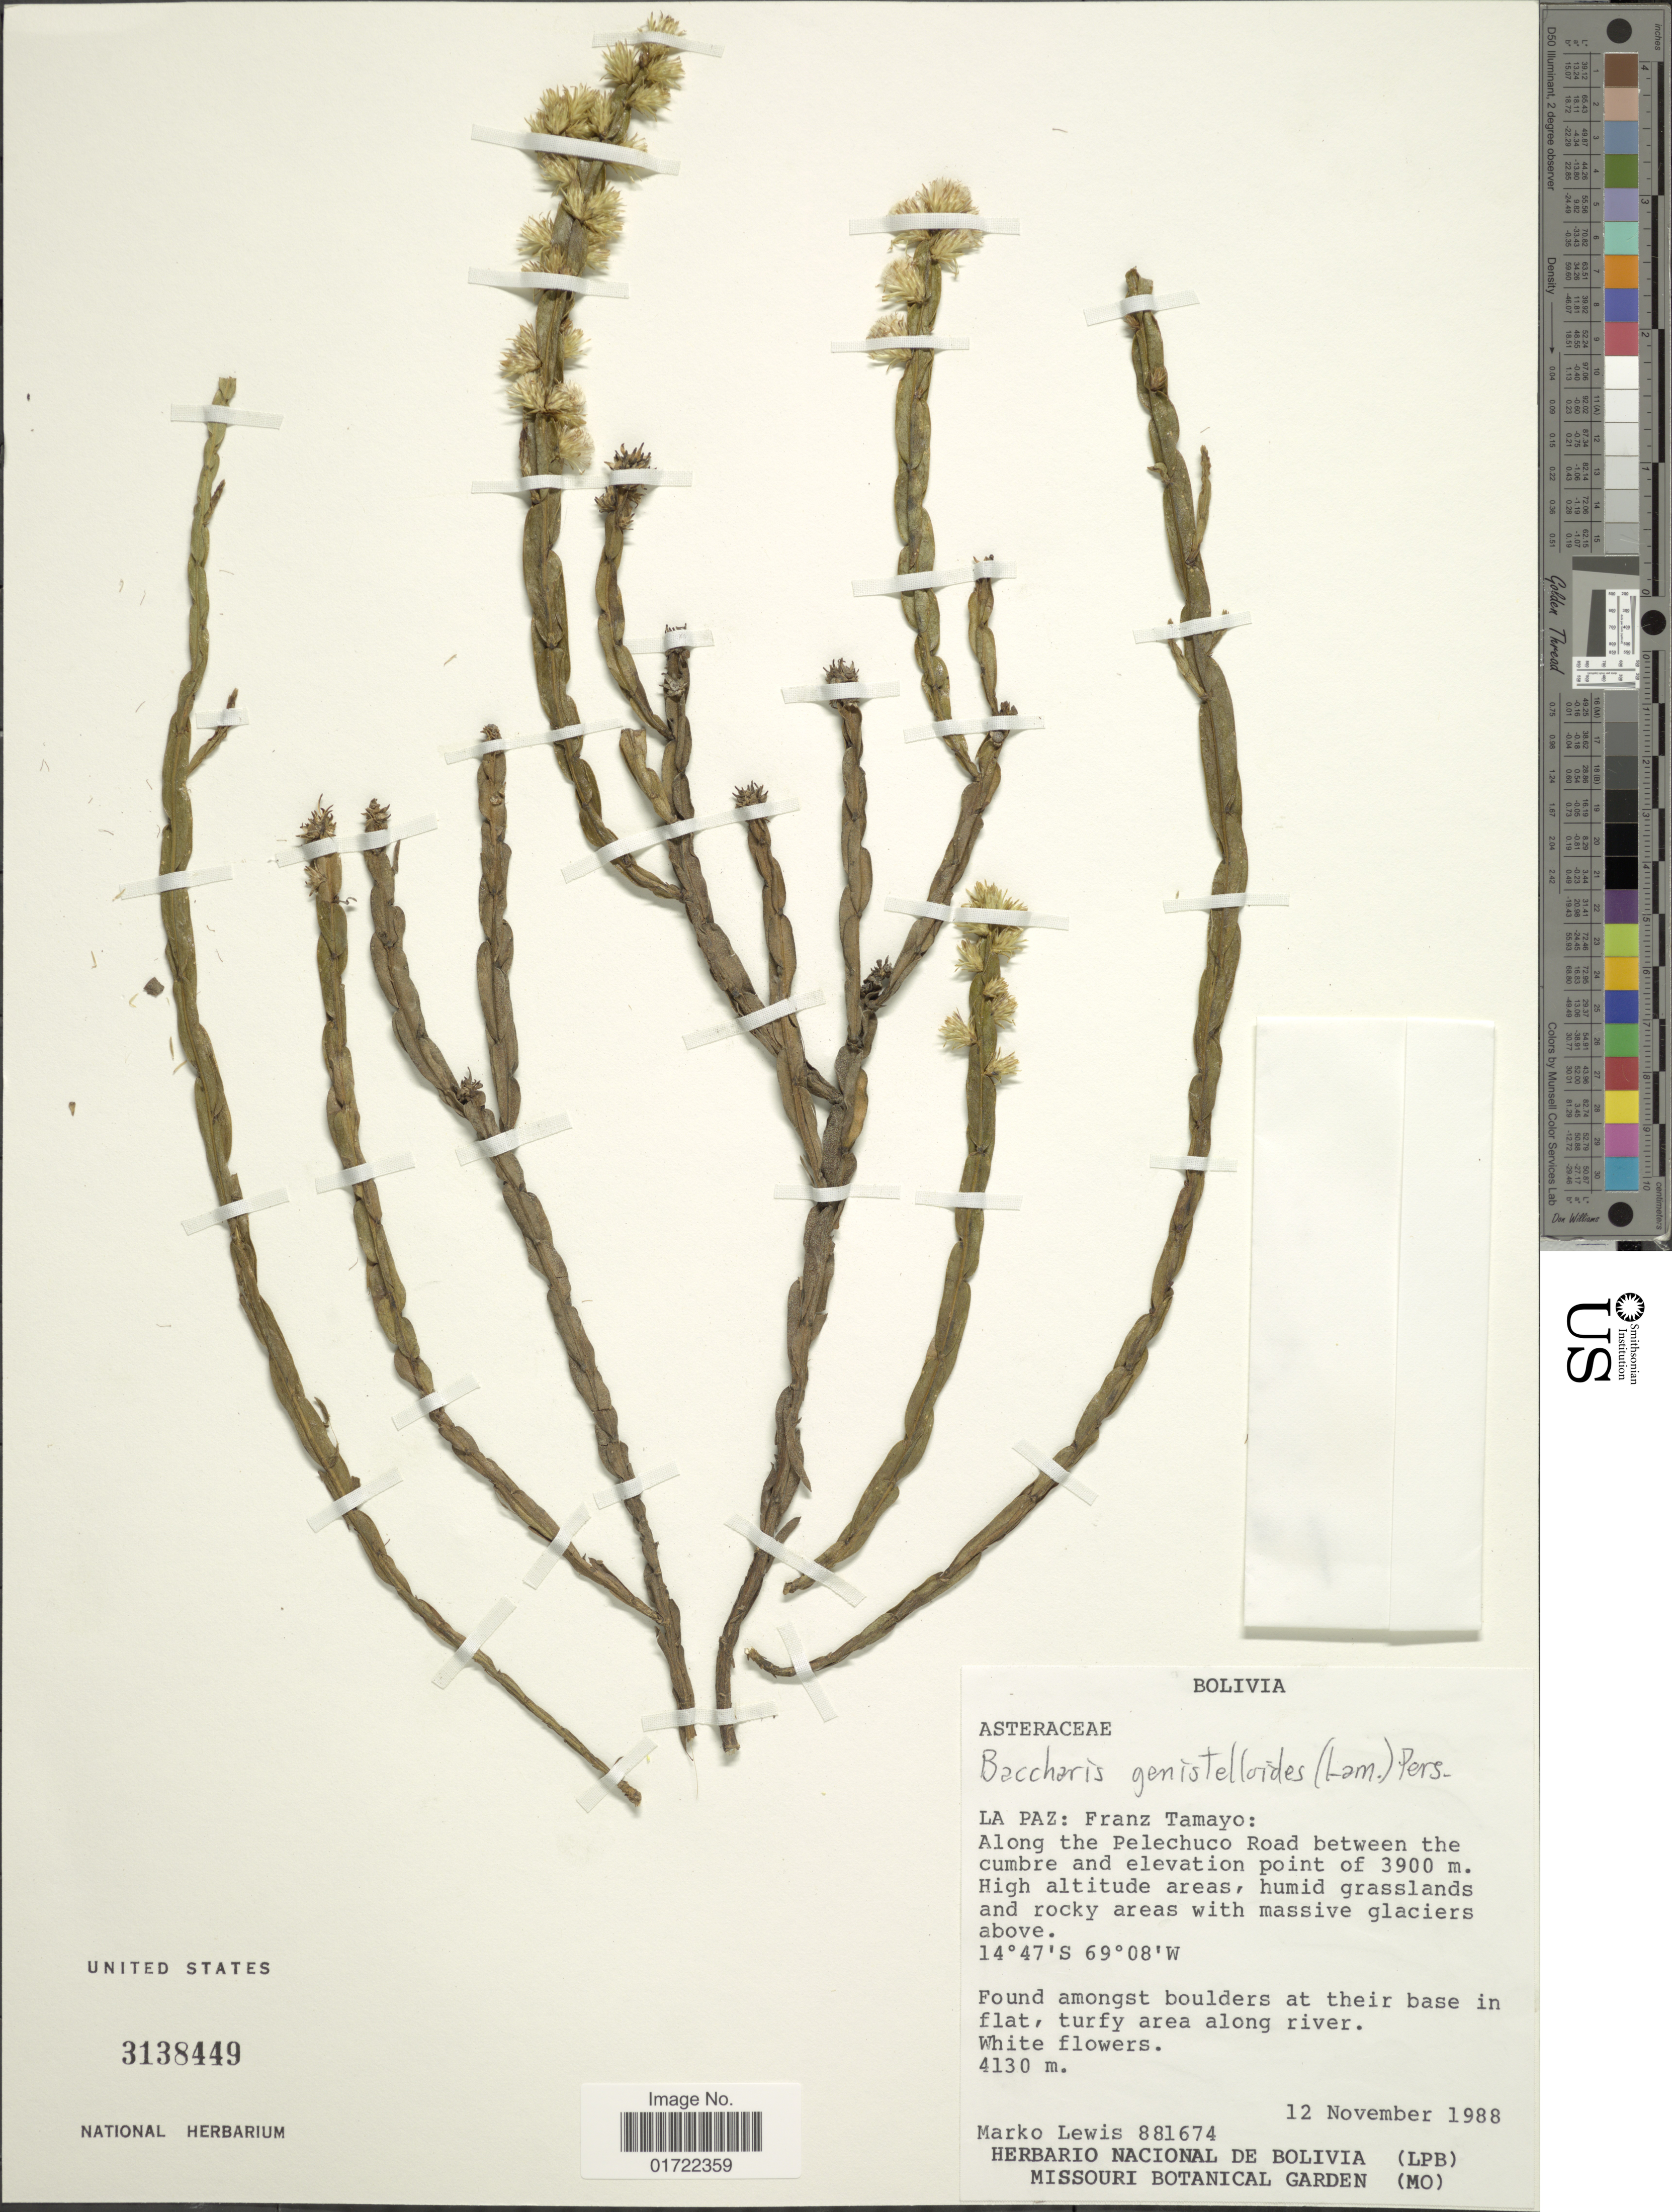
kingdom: Plantae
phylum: Tracheophyta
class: Magnoliopsida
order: Asterales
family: Asteraceae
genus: Baccharis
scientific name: Baccharis genistelloides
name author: (Lam.) Pers.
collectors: M. A. Lewis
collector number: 881674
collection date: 1988-11-12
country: Bolivia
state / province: La Paz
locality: Franz Tamayo, along the Pelechuco Road between the cumbre and elevation point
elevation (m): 3900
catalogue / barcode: US 3138449